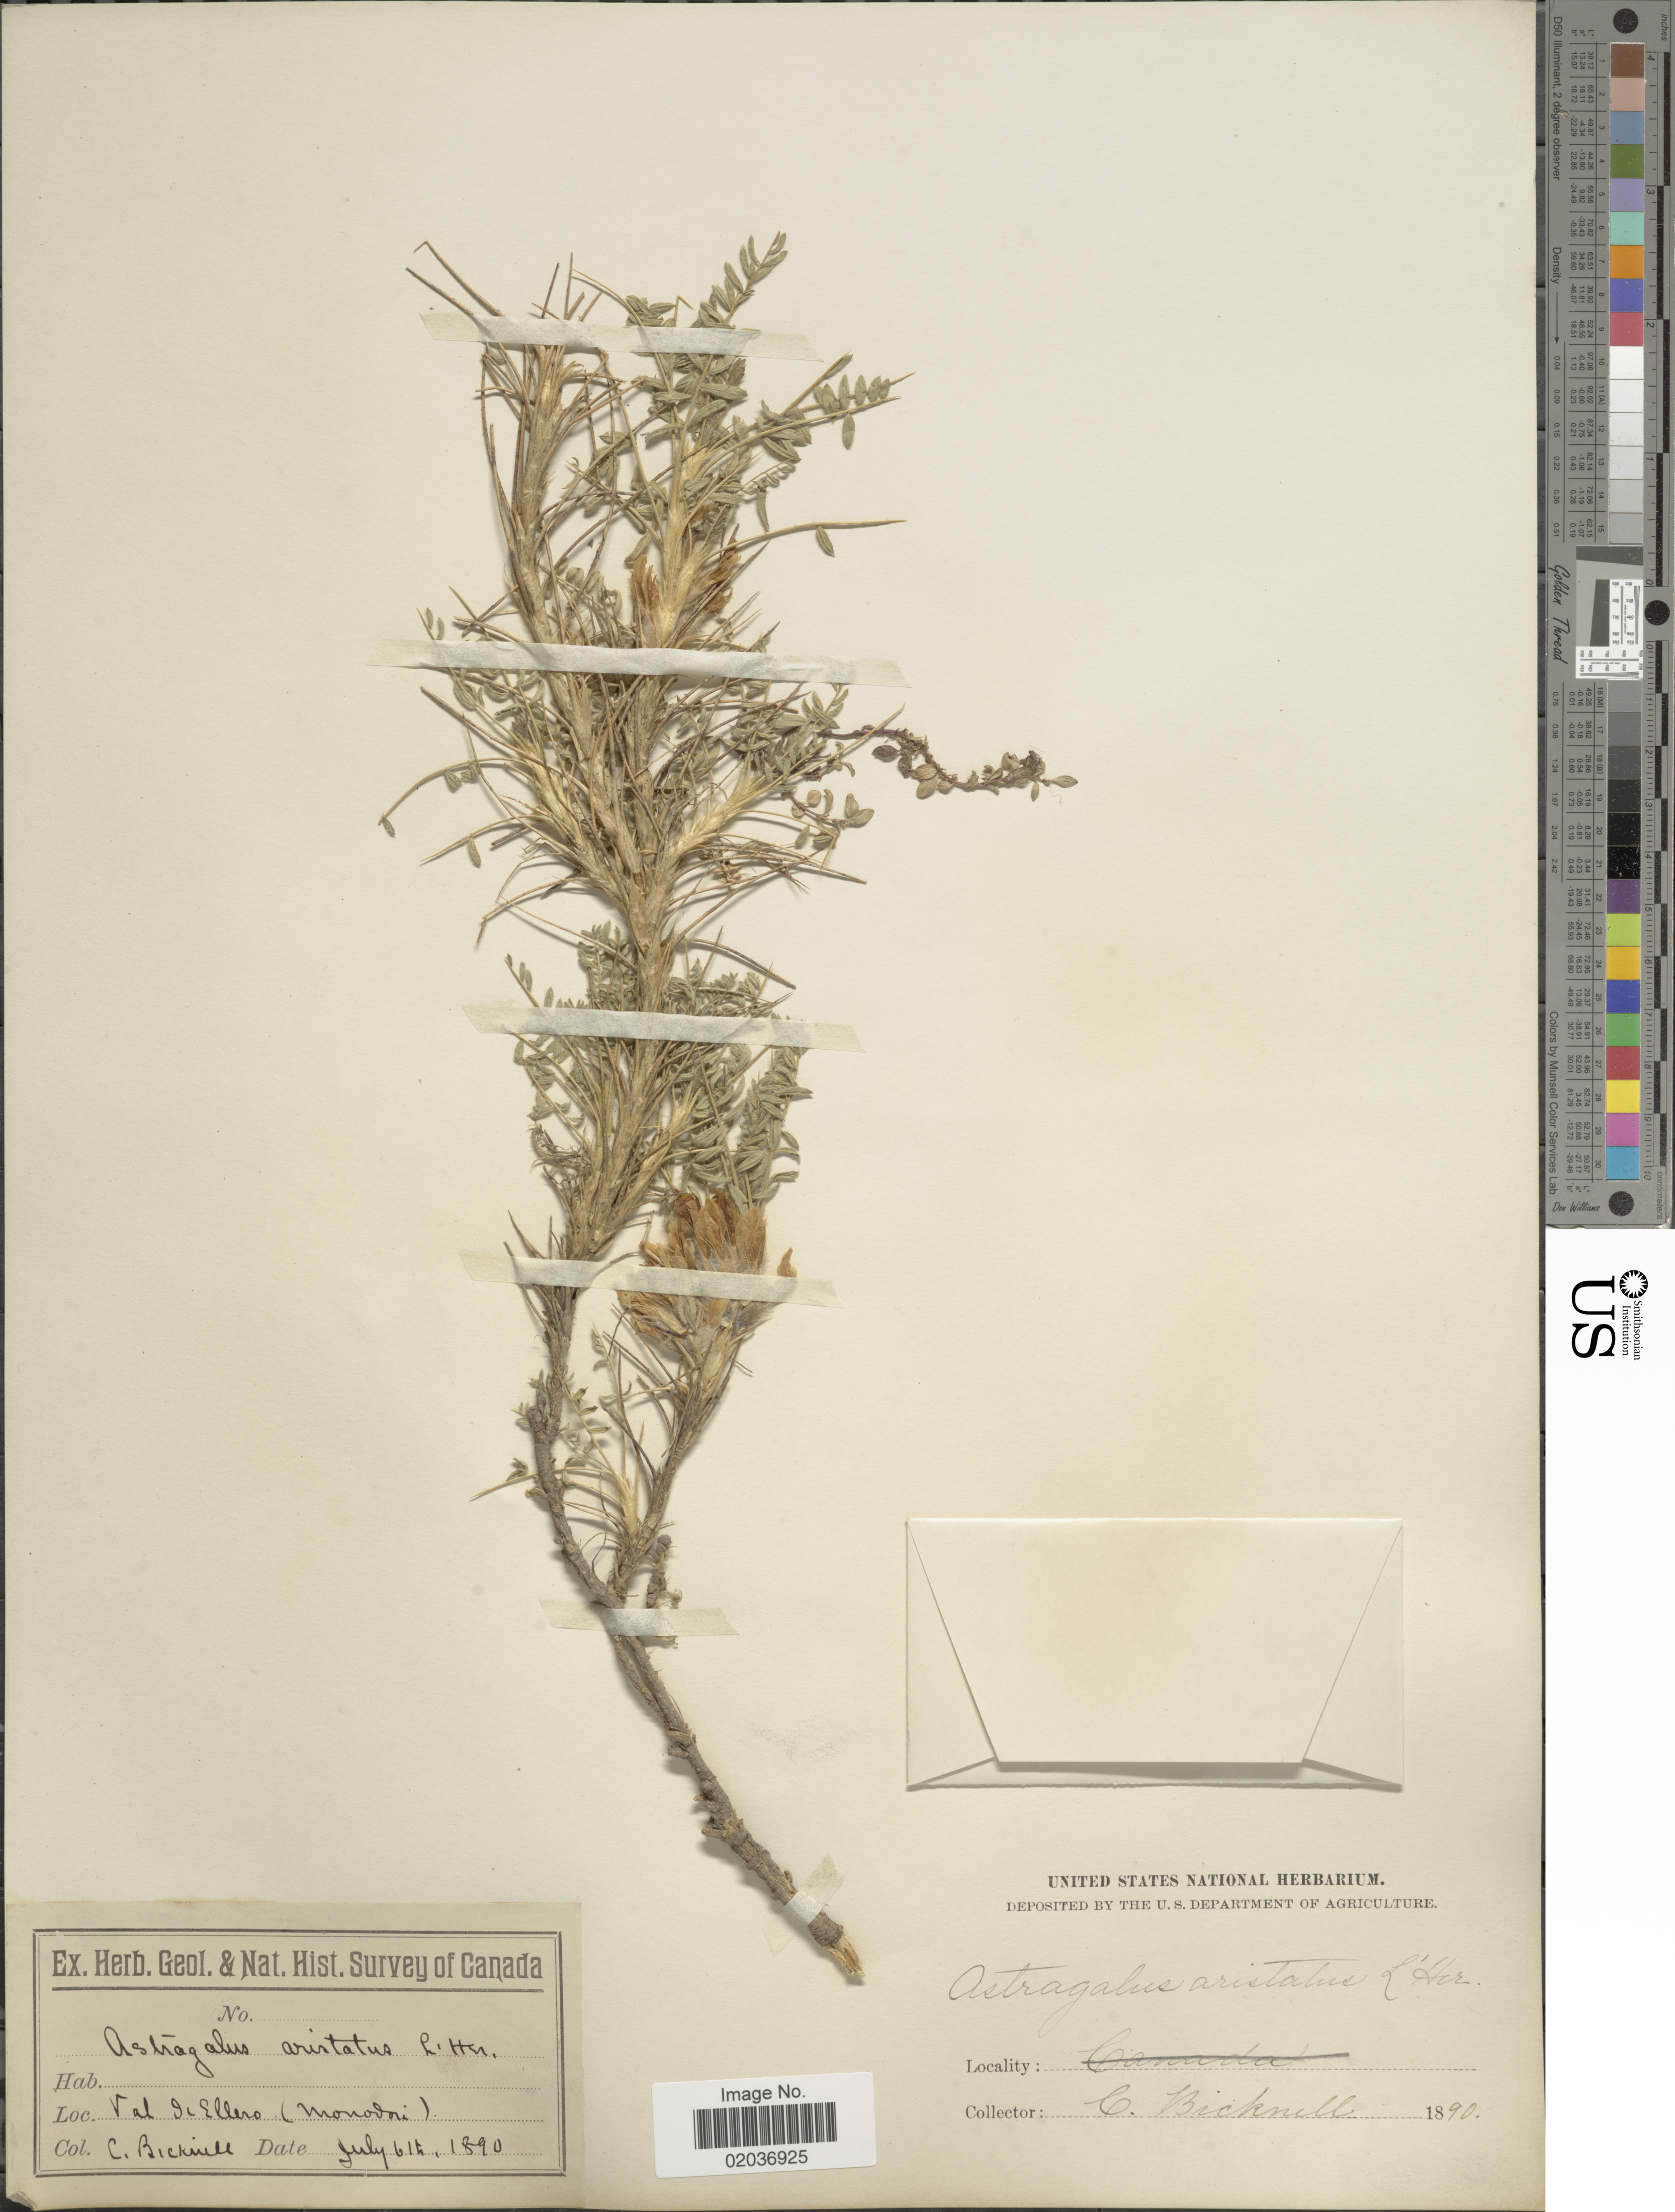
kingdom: Plantae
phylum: Tracheophyta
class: Magnoliopsida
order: Fabales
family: Fabaceae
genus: Astragalus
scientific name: Astragalus aristatus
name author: L'Hér.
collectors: C. Bicknell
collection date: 1890-07-06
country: Italy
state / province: Piedmont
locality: Val de Ellero (Monodori)